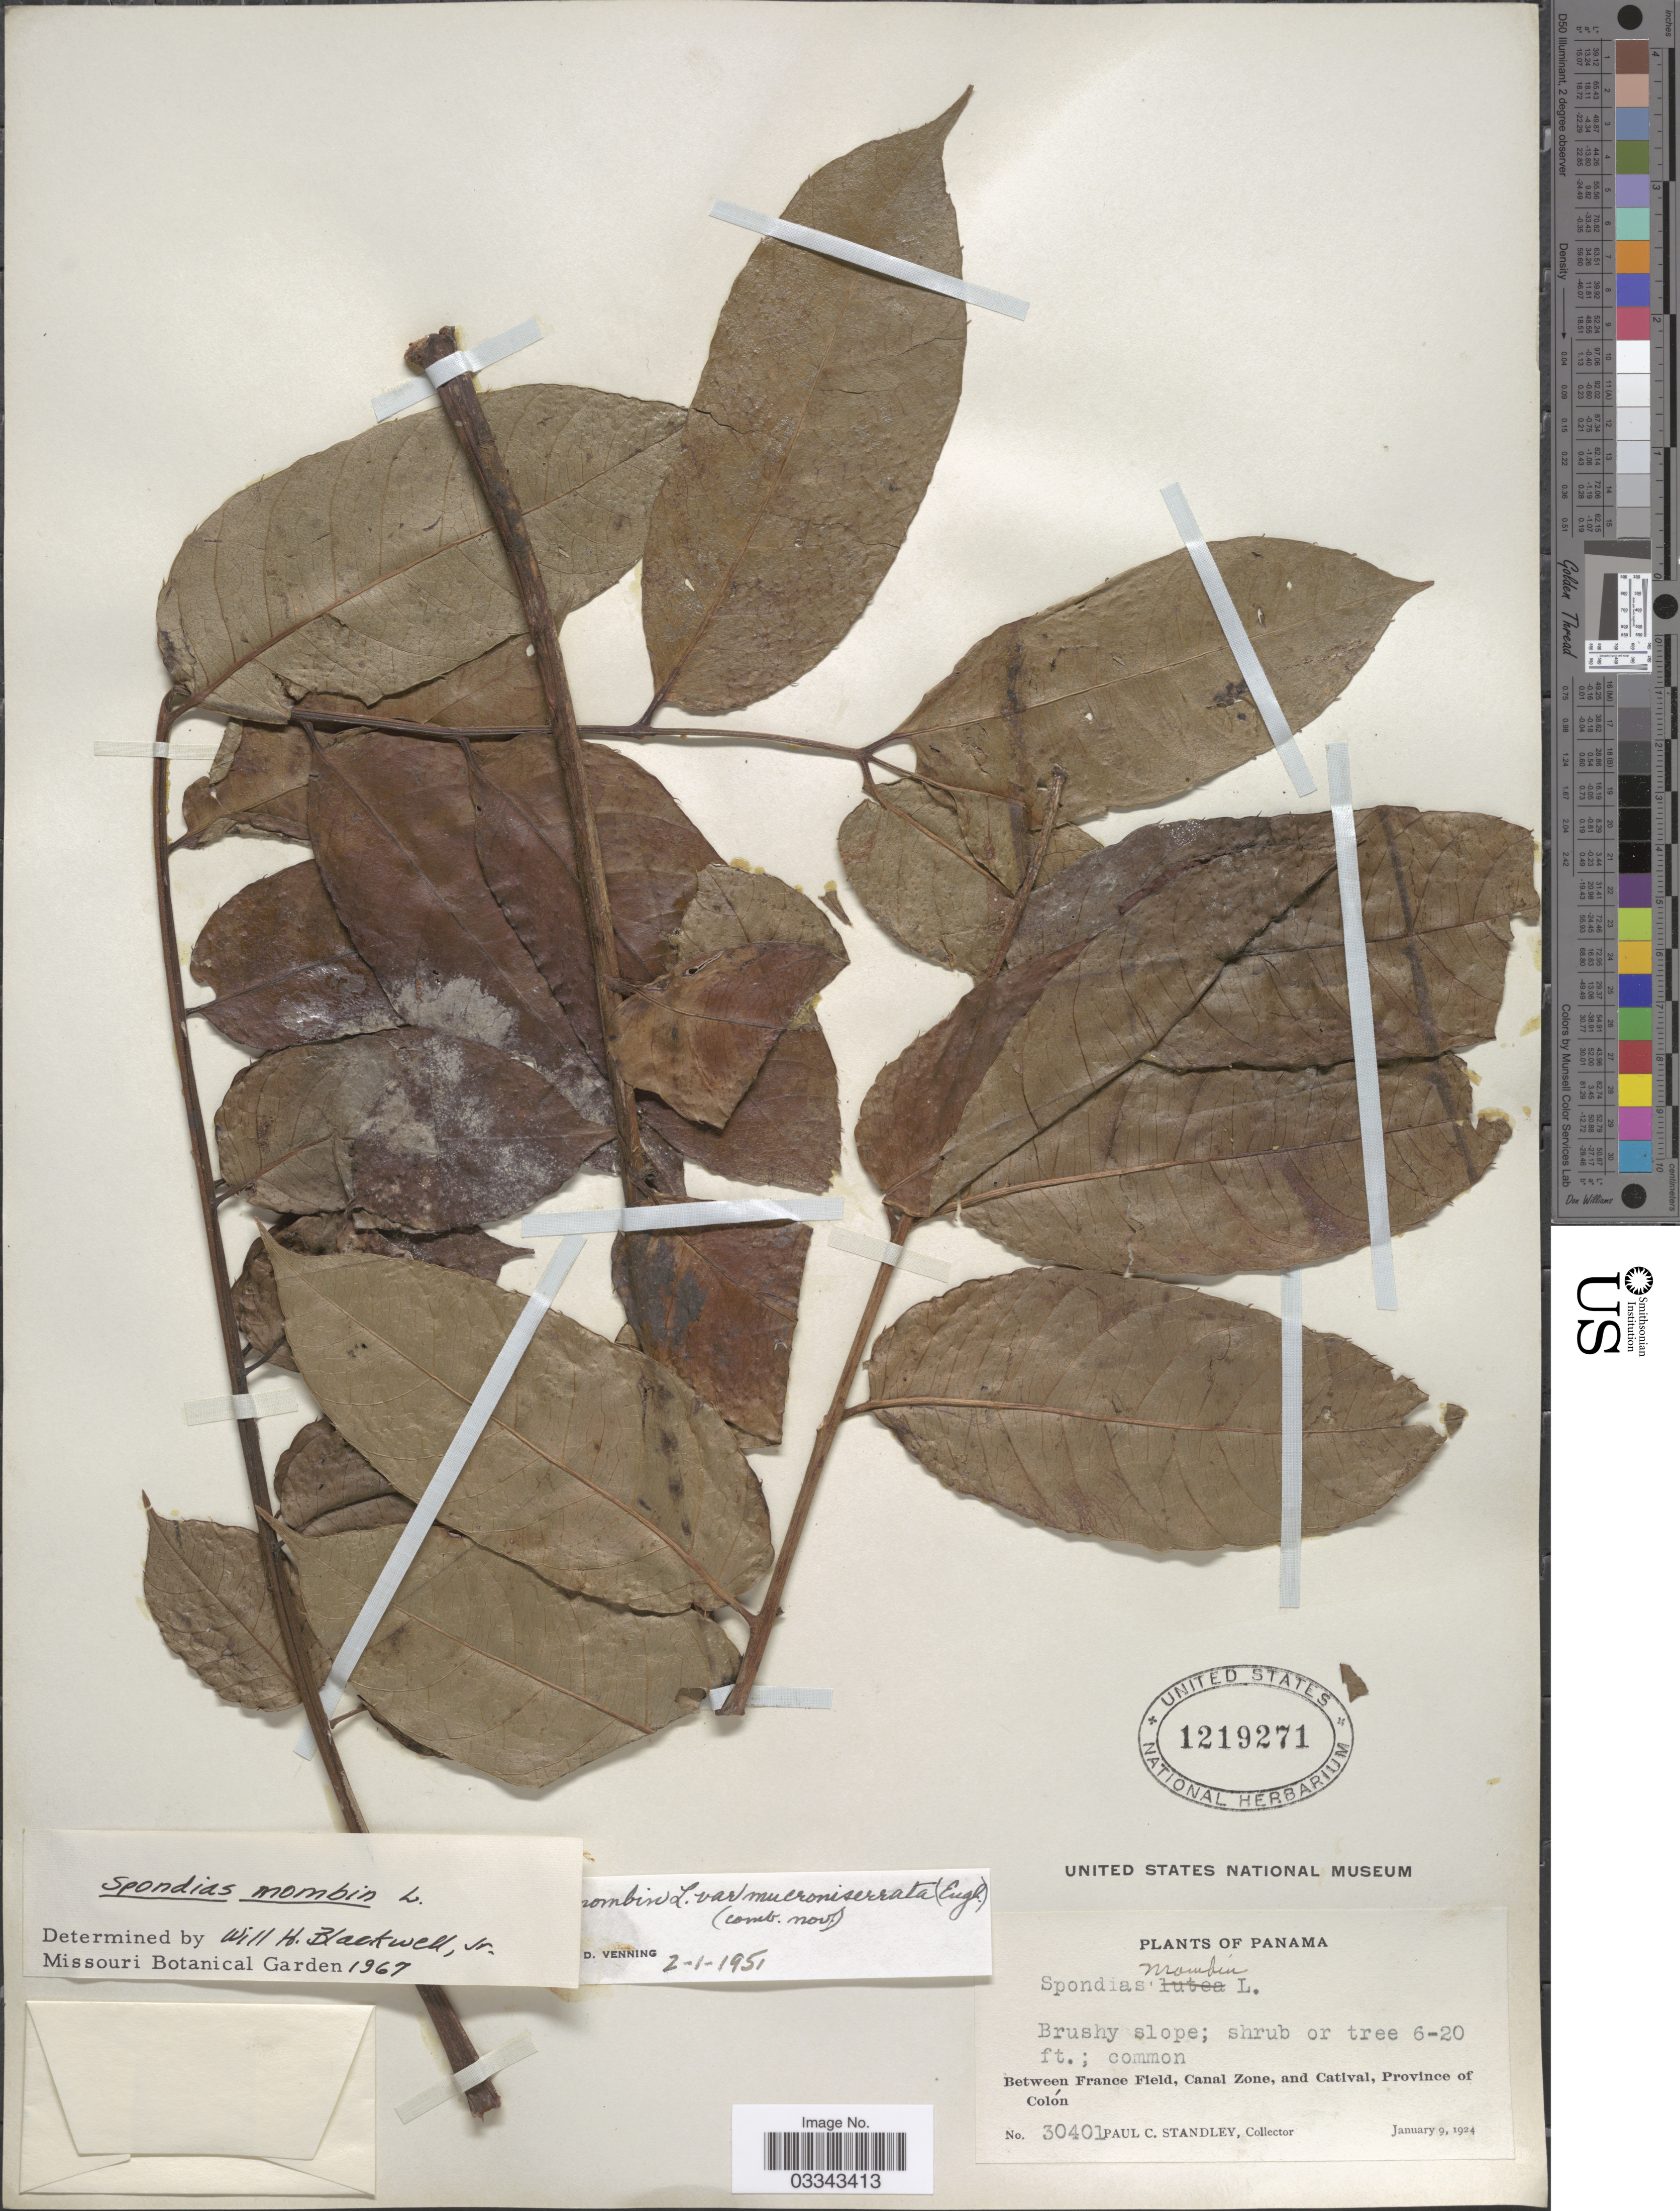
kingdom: Plantae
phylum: Tracheophyta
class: Magnoliopsida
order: Sapindales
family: Anacardiaceae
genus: Spondias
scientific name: Spondias radlkoferi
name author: Donn. Sm.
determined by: Mitchell, John D.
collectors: P. C. Standley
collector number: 30401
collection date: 1924-01-09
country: Panama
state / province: Colón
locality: Between France Field, Canal Zone, and Catival.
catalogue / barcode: US 1219271